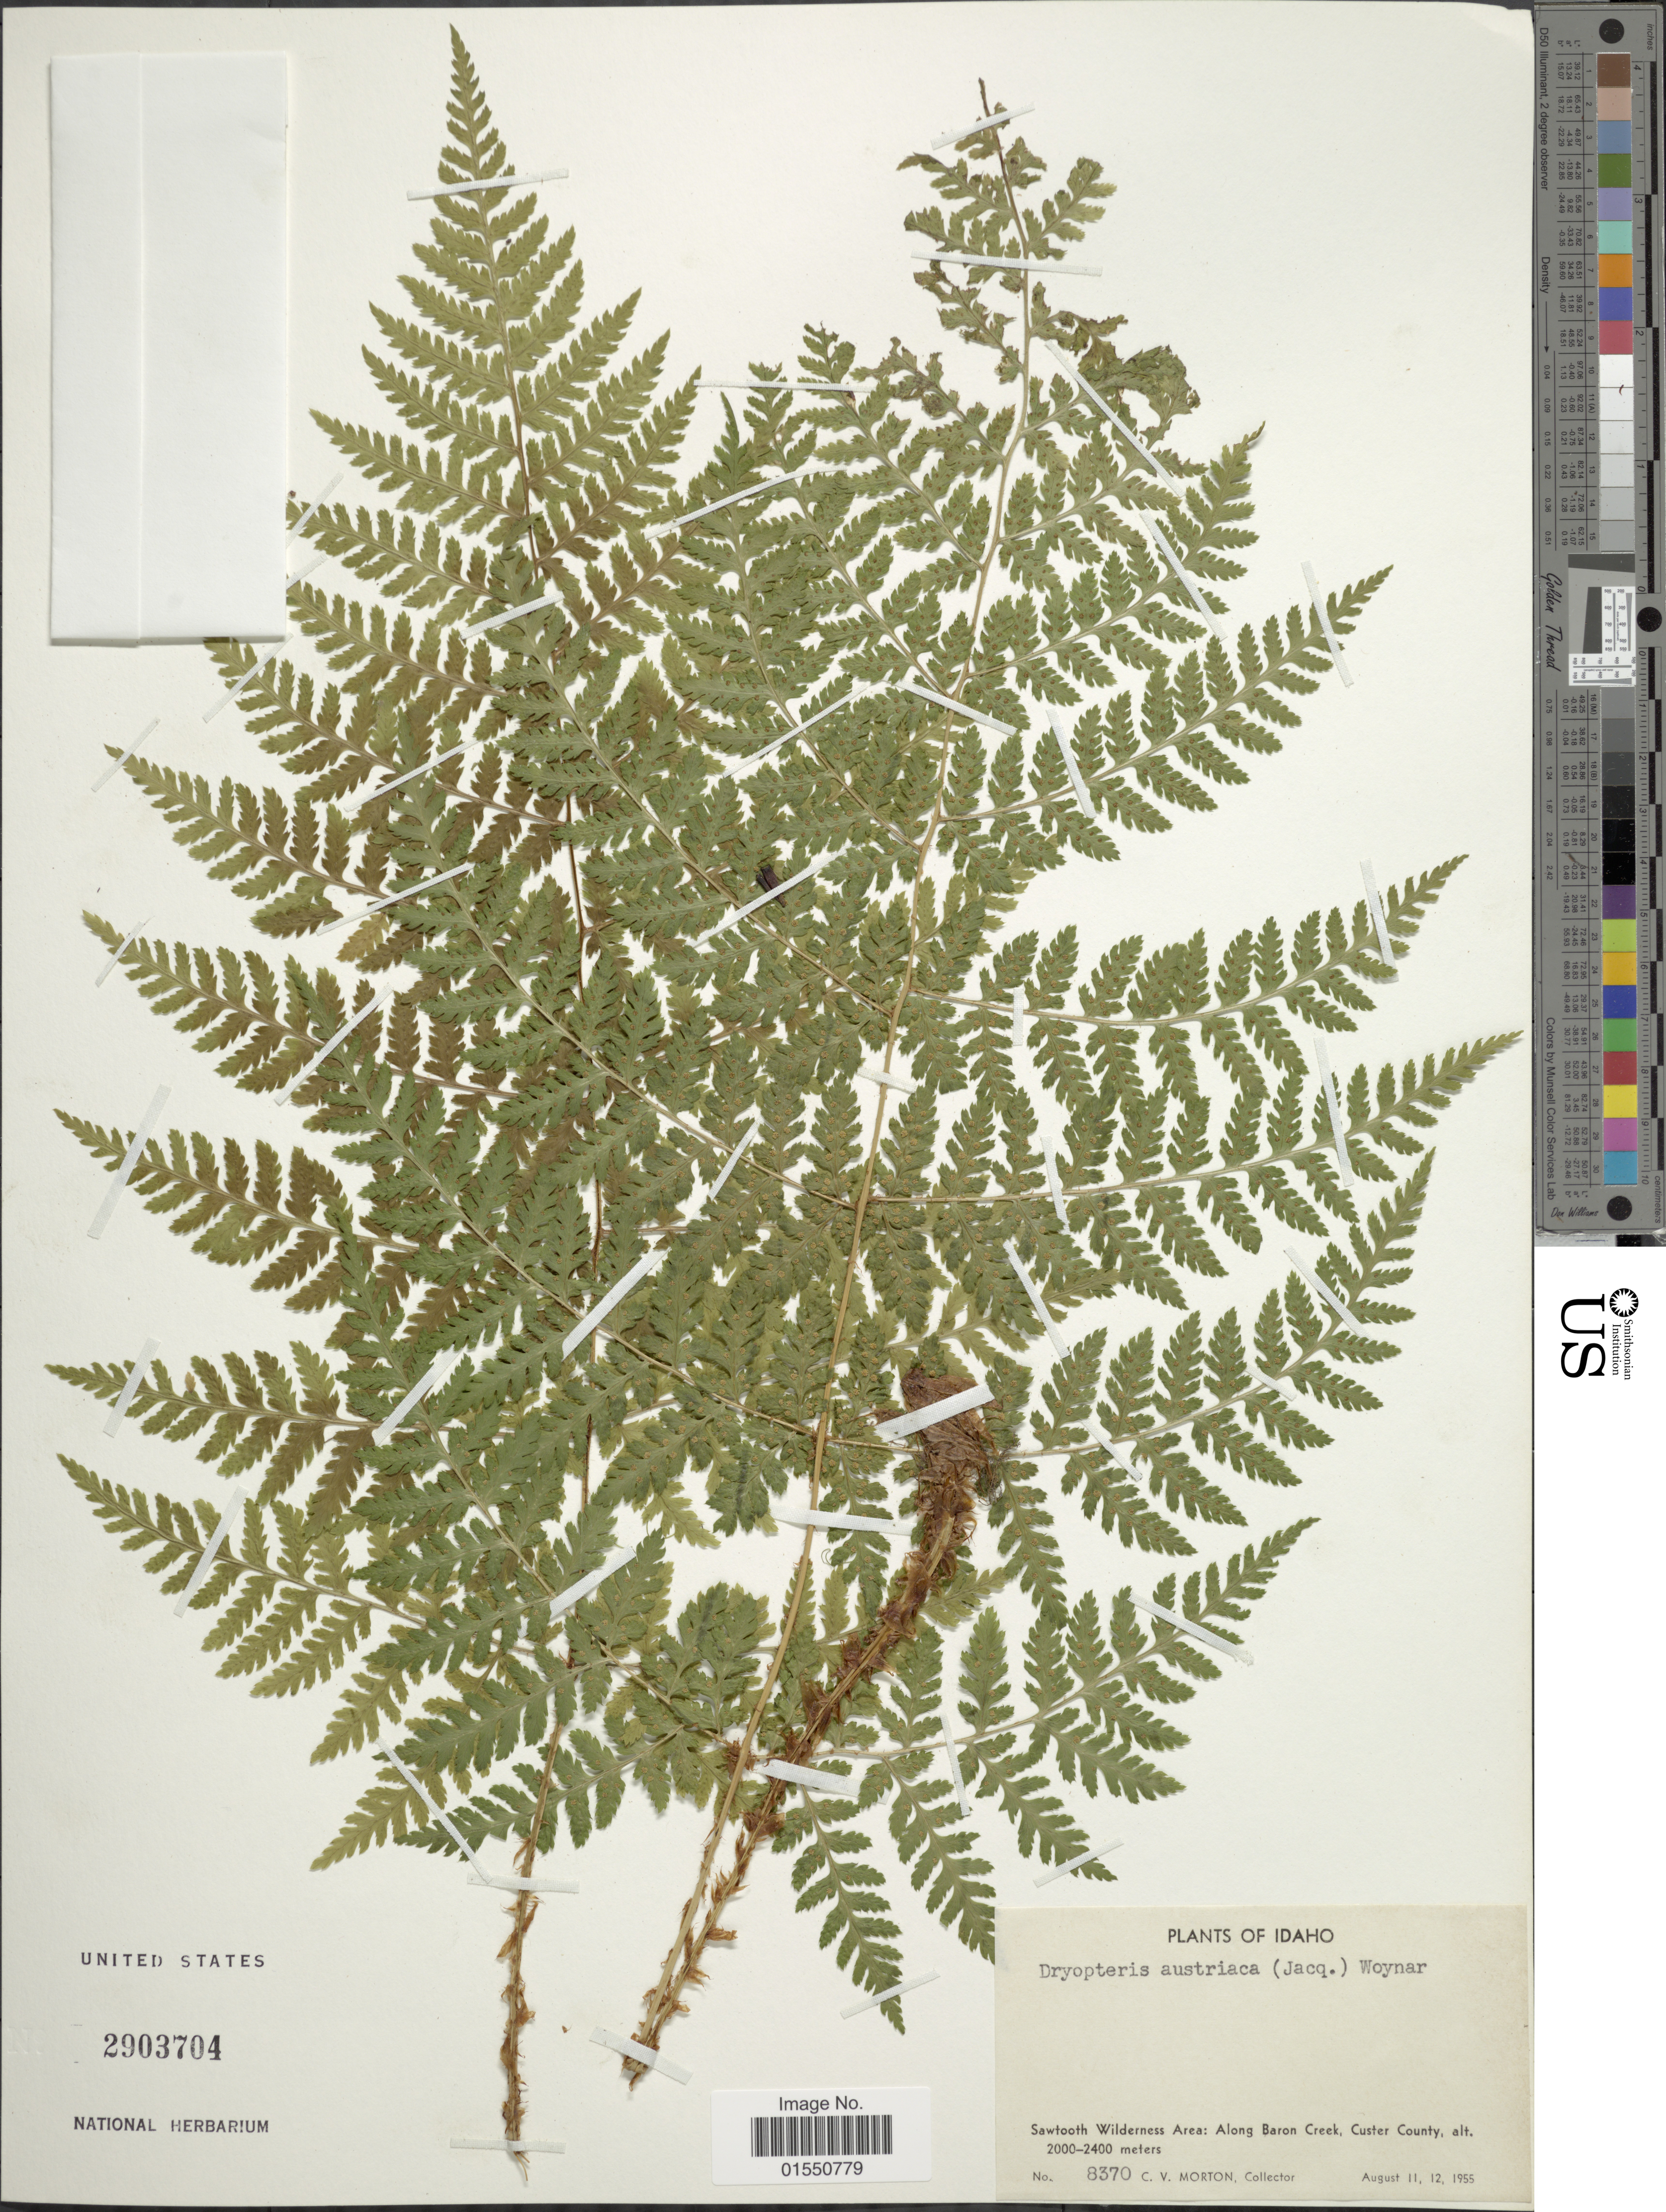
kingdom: Plantae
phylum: Tracheophyta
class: Polypodiopsida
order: Polypodiales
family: Dryopteridaceae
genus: Dryopteris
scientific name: Dryopteris expansa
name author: (C. Presl) Fraser-Jenk. & Jermy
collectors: C. V. Morton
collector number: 8370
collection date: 1955-08-11/1955-08-12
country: United States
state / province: Idaho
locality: Sawtooth Wilderness Area: Along Baron Creek, Custer County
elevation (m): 2000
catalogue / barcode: US 2903704